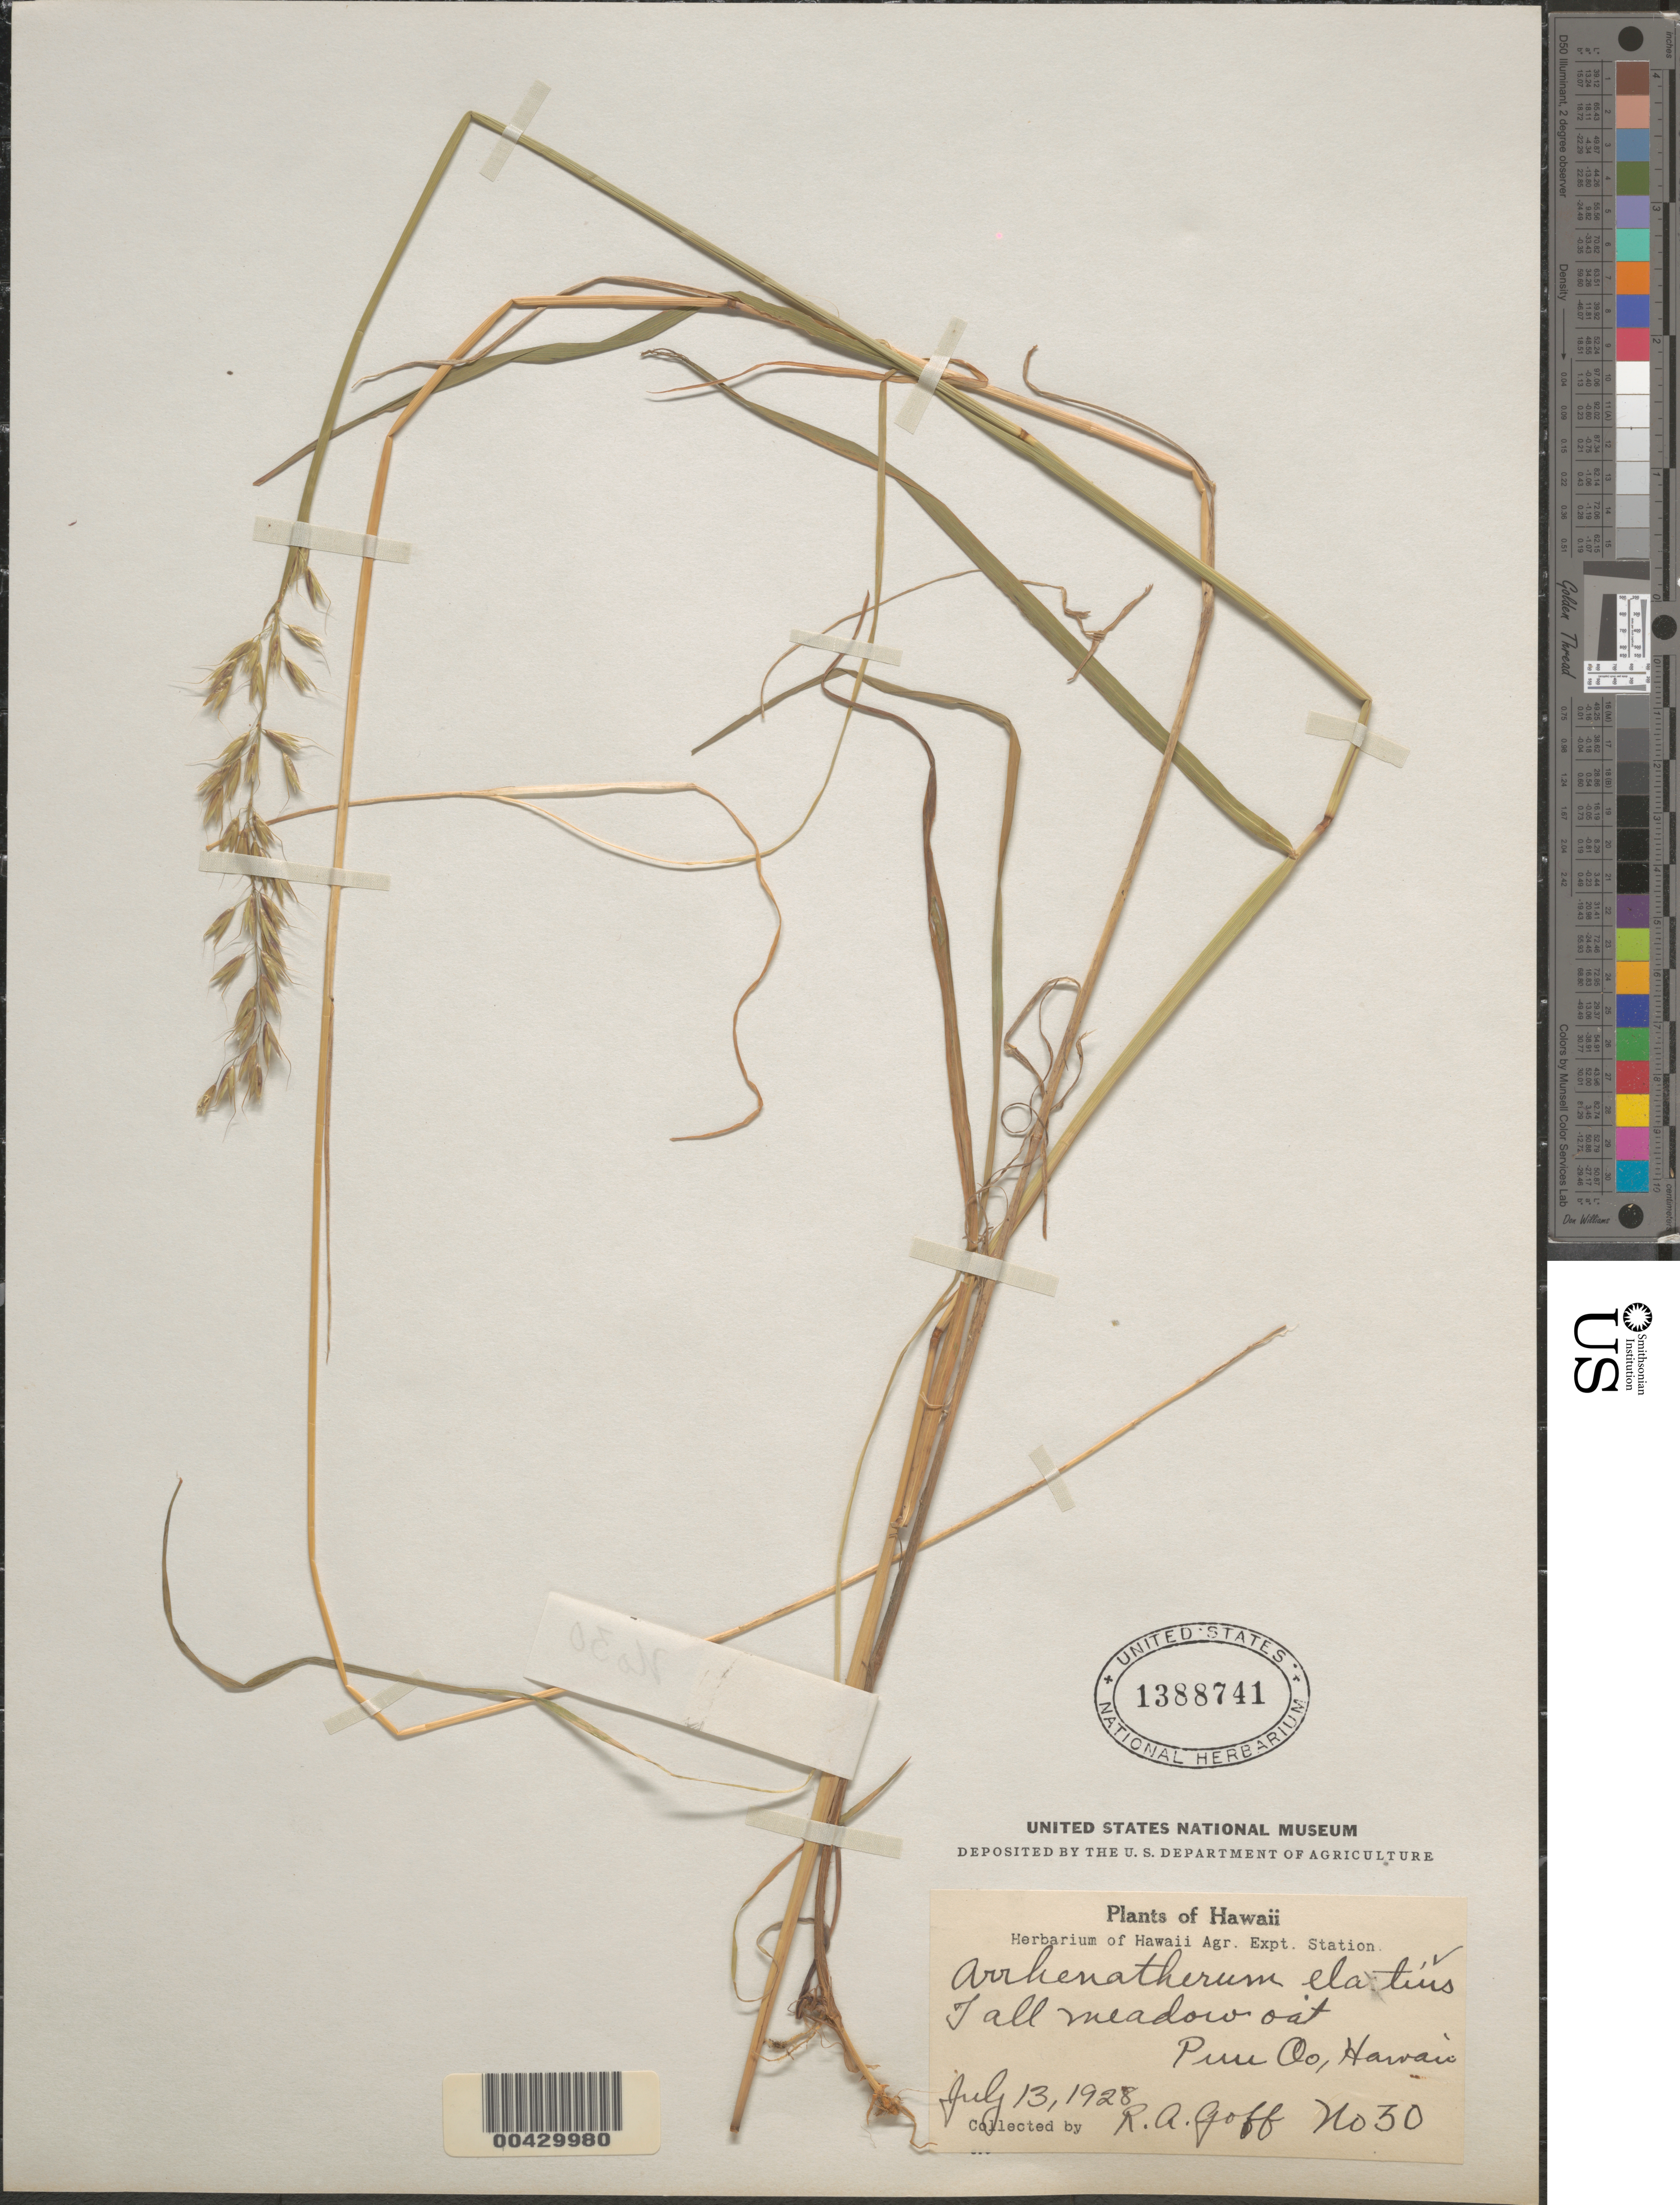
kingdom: Plantae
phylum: Tracheophyta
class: Liliopsida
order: Poales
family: Poaceae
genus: Arrhenatherum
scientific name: Arrhenatherum elatius subsp. elatius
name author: (L.) P. Beauv. ex J. Presl & C. Presl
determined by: Faccenda, K.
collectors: R. Goff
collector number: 30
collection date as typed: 13 Jul 1928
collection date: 1928-07-13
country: United States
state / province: Hawaii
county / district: Hawaii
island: Hawaii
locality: Puu Oo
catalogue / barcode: US 1388741